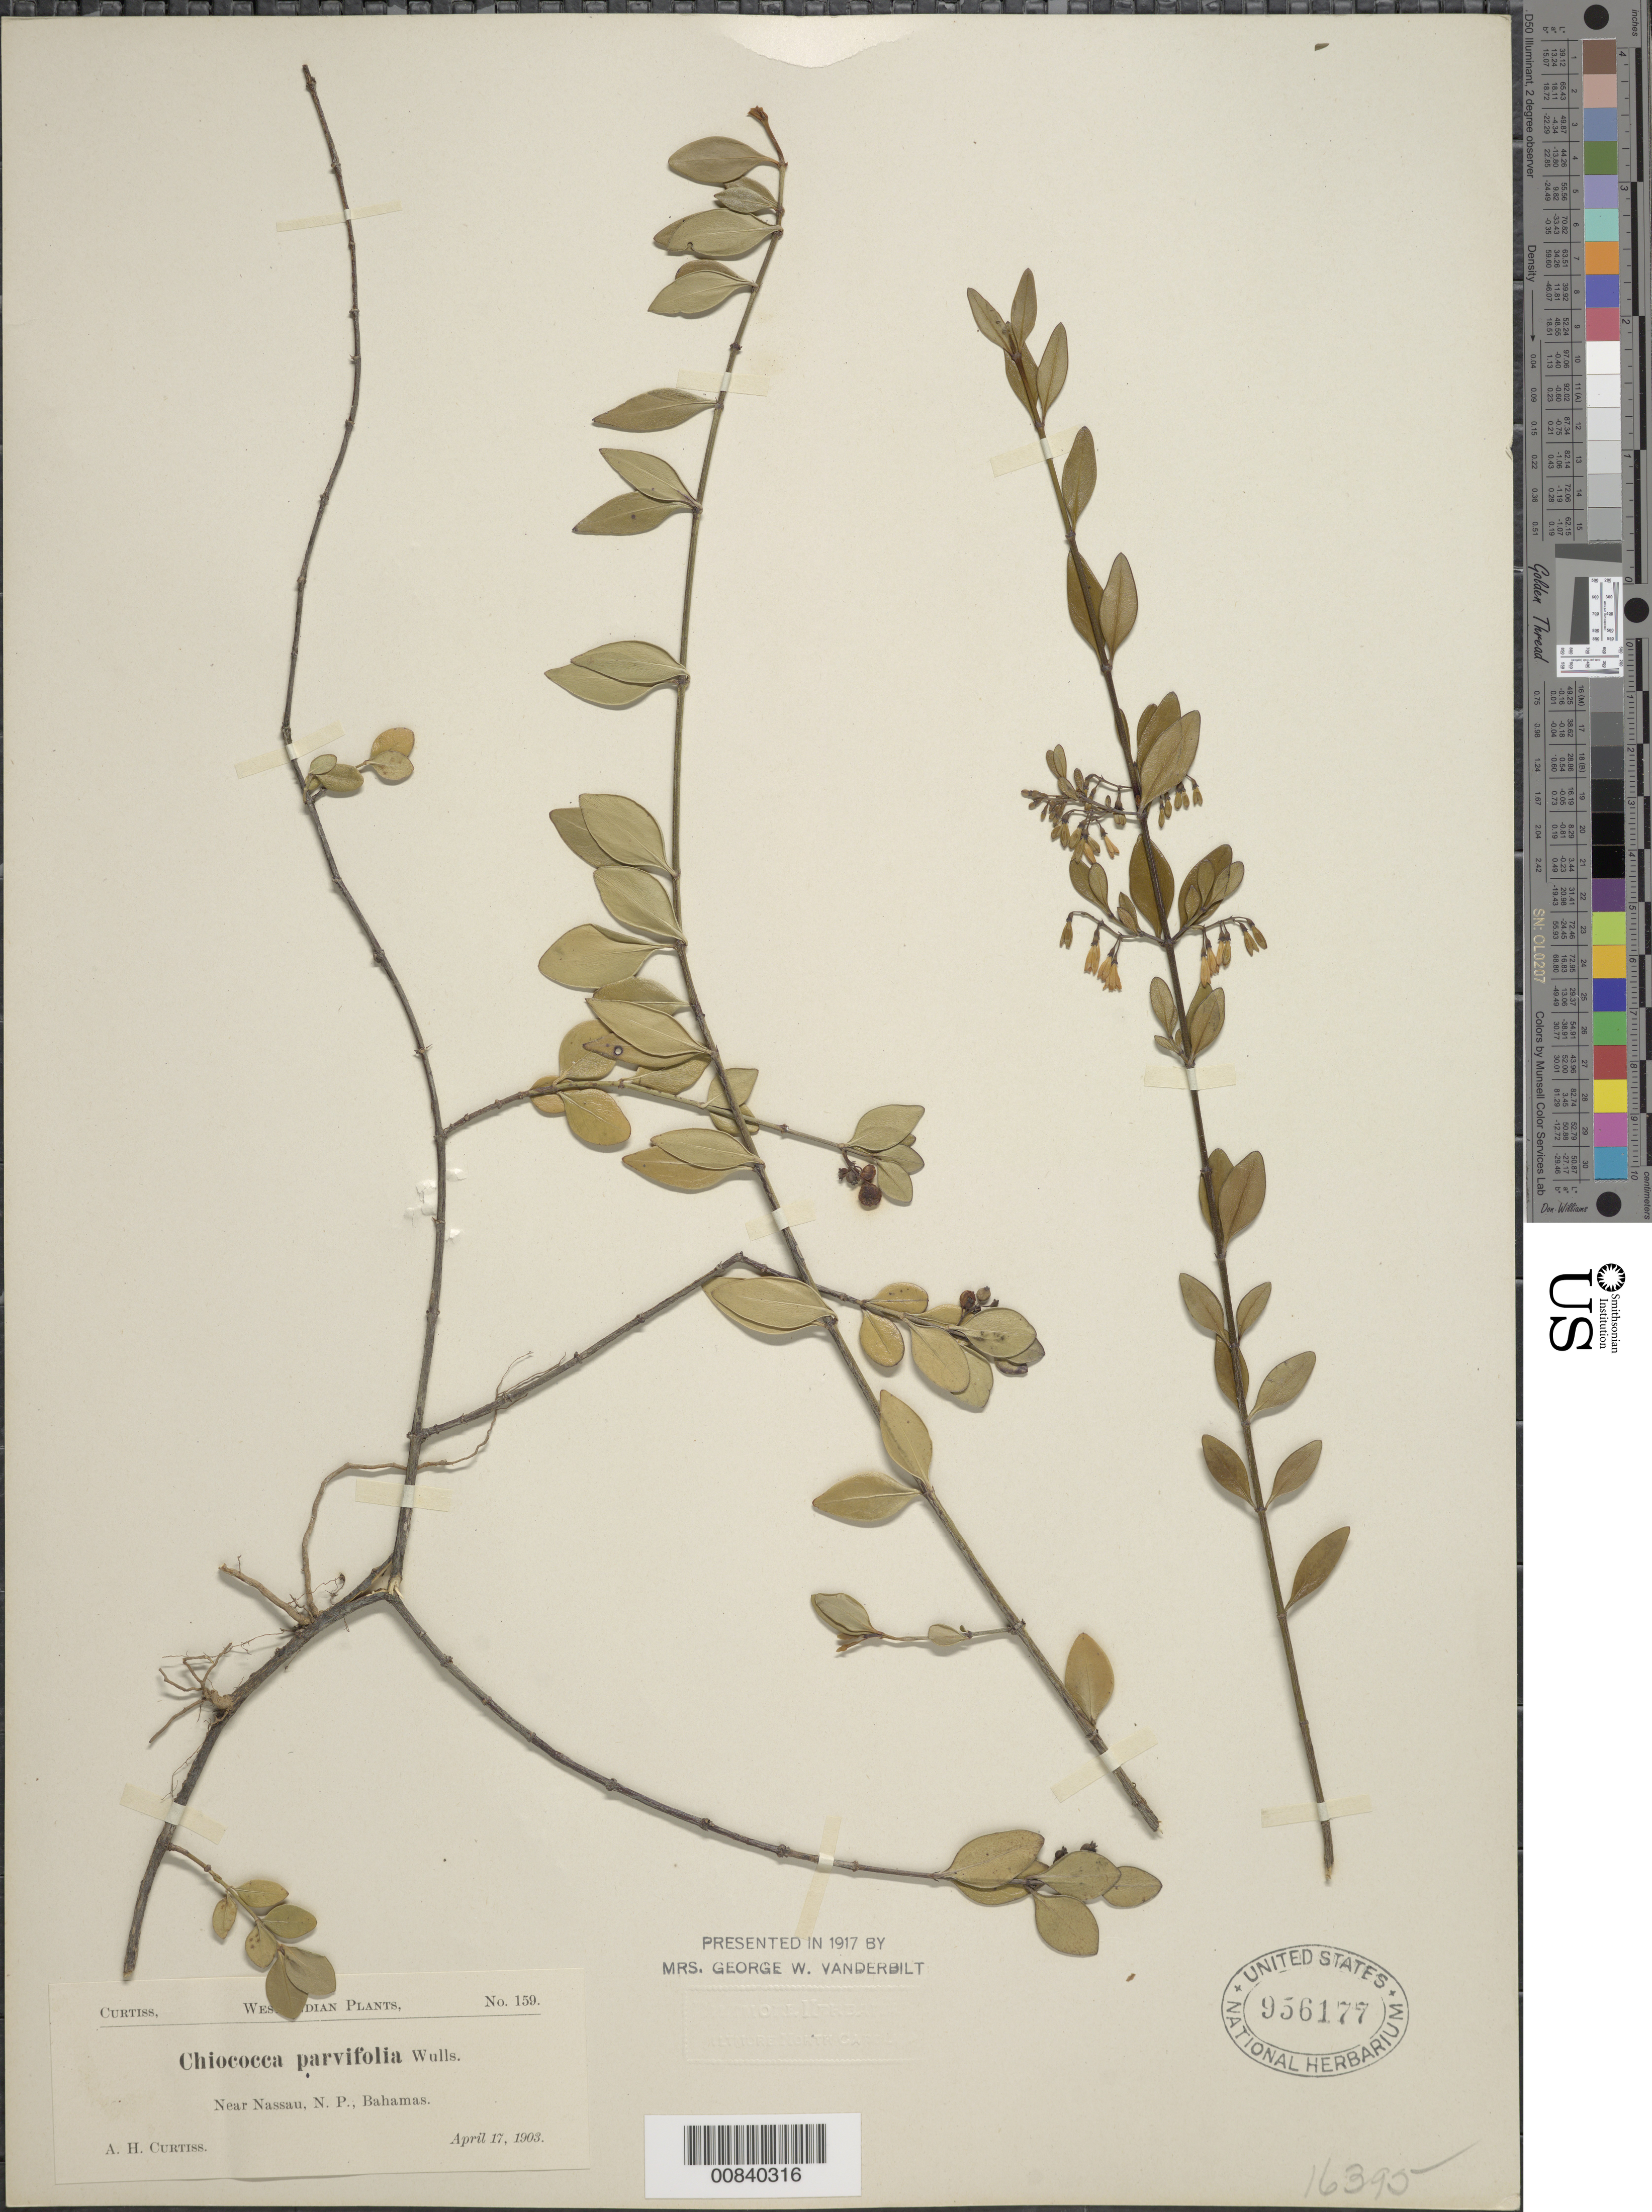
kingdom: Plantae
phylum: Tracheophyta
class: Magnoliopsida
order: Gentianales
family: Rubiaceae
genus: Chiococca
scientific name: Chiococca alba subsp. alba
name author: (L.) Hitchc.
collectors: A. H. Curtiss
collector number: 159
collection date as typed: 17 Apr 1903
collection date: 1903-04-17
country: Bahamas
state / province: New Providence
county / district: Nassau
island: New Providence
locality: Near Nassau, N. P.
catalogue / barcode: US 956177